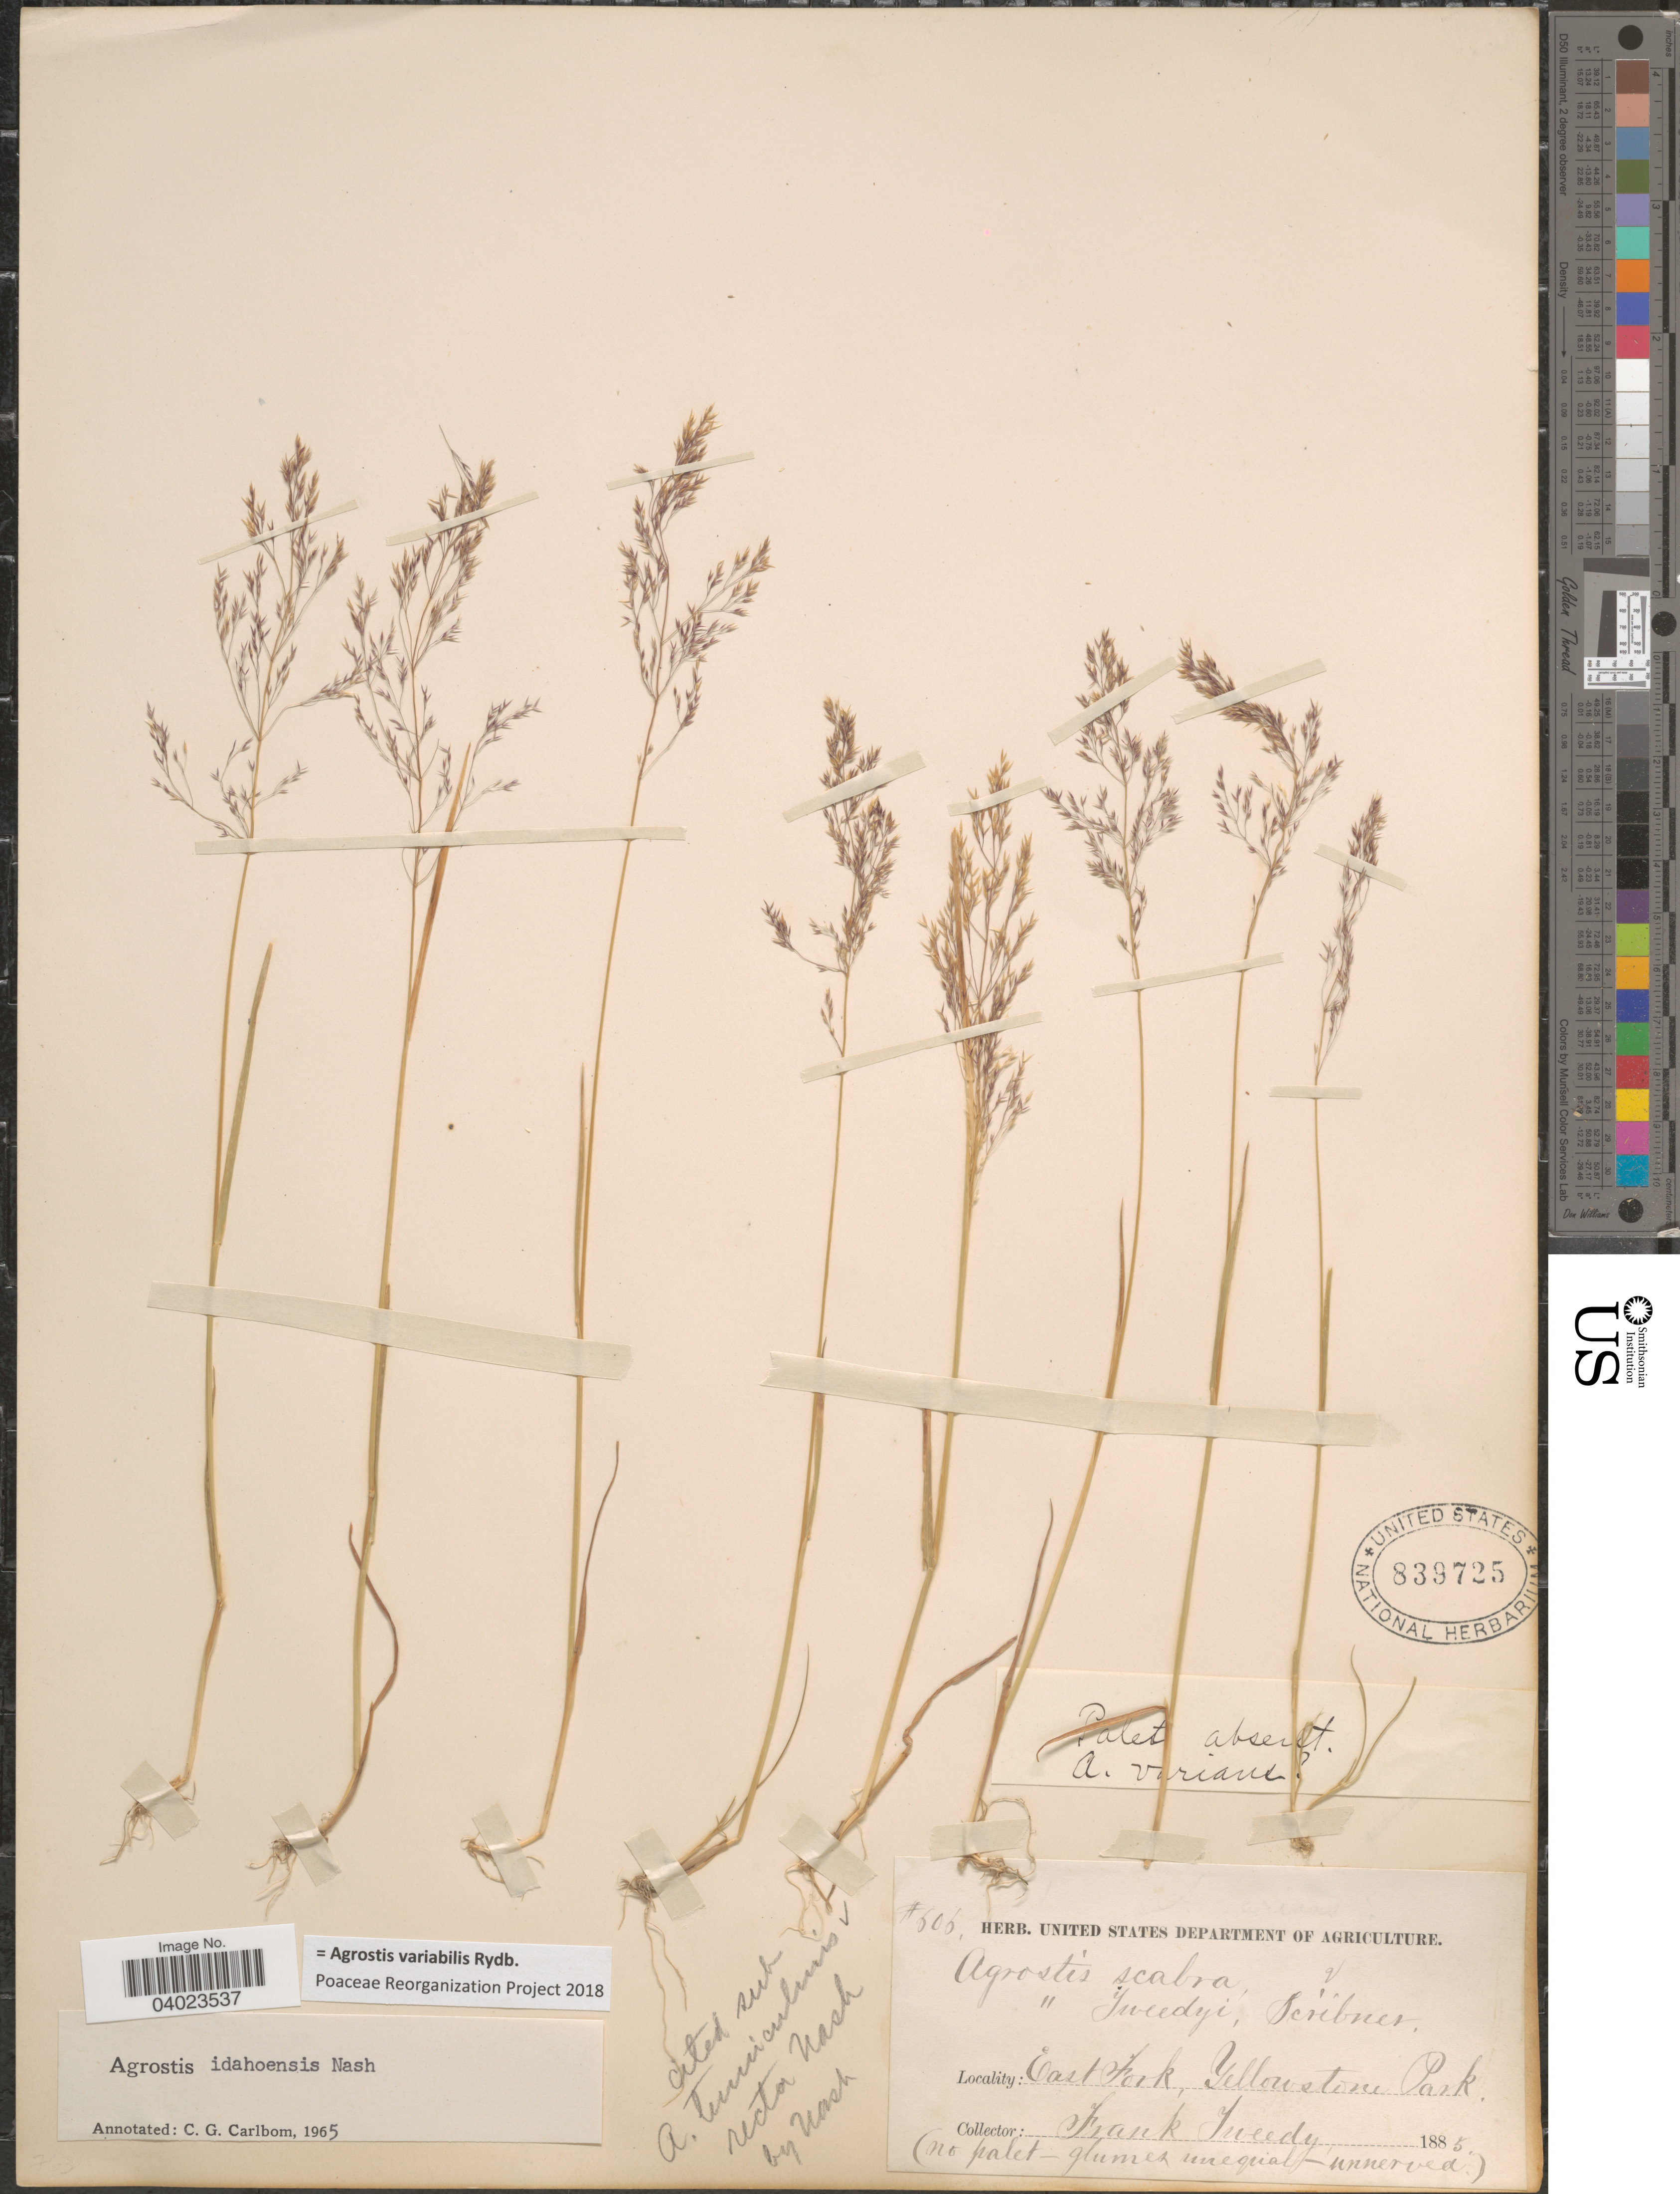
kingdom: Plantae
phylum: Tracheophyta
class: Liliopsida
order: Poales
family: Poaceae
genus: Agrostis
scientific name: Agrostis variabilis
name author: Rydb.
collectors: F. Tweedy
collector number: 606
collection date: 1885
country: United States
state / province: Wyoming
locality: East Fork, Yellowstone Park.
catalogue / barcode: US 839725